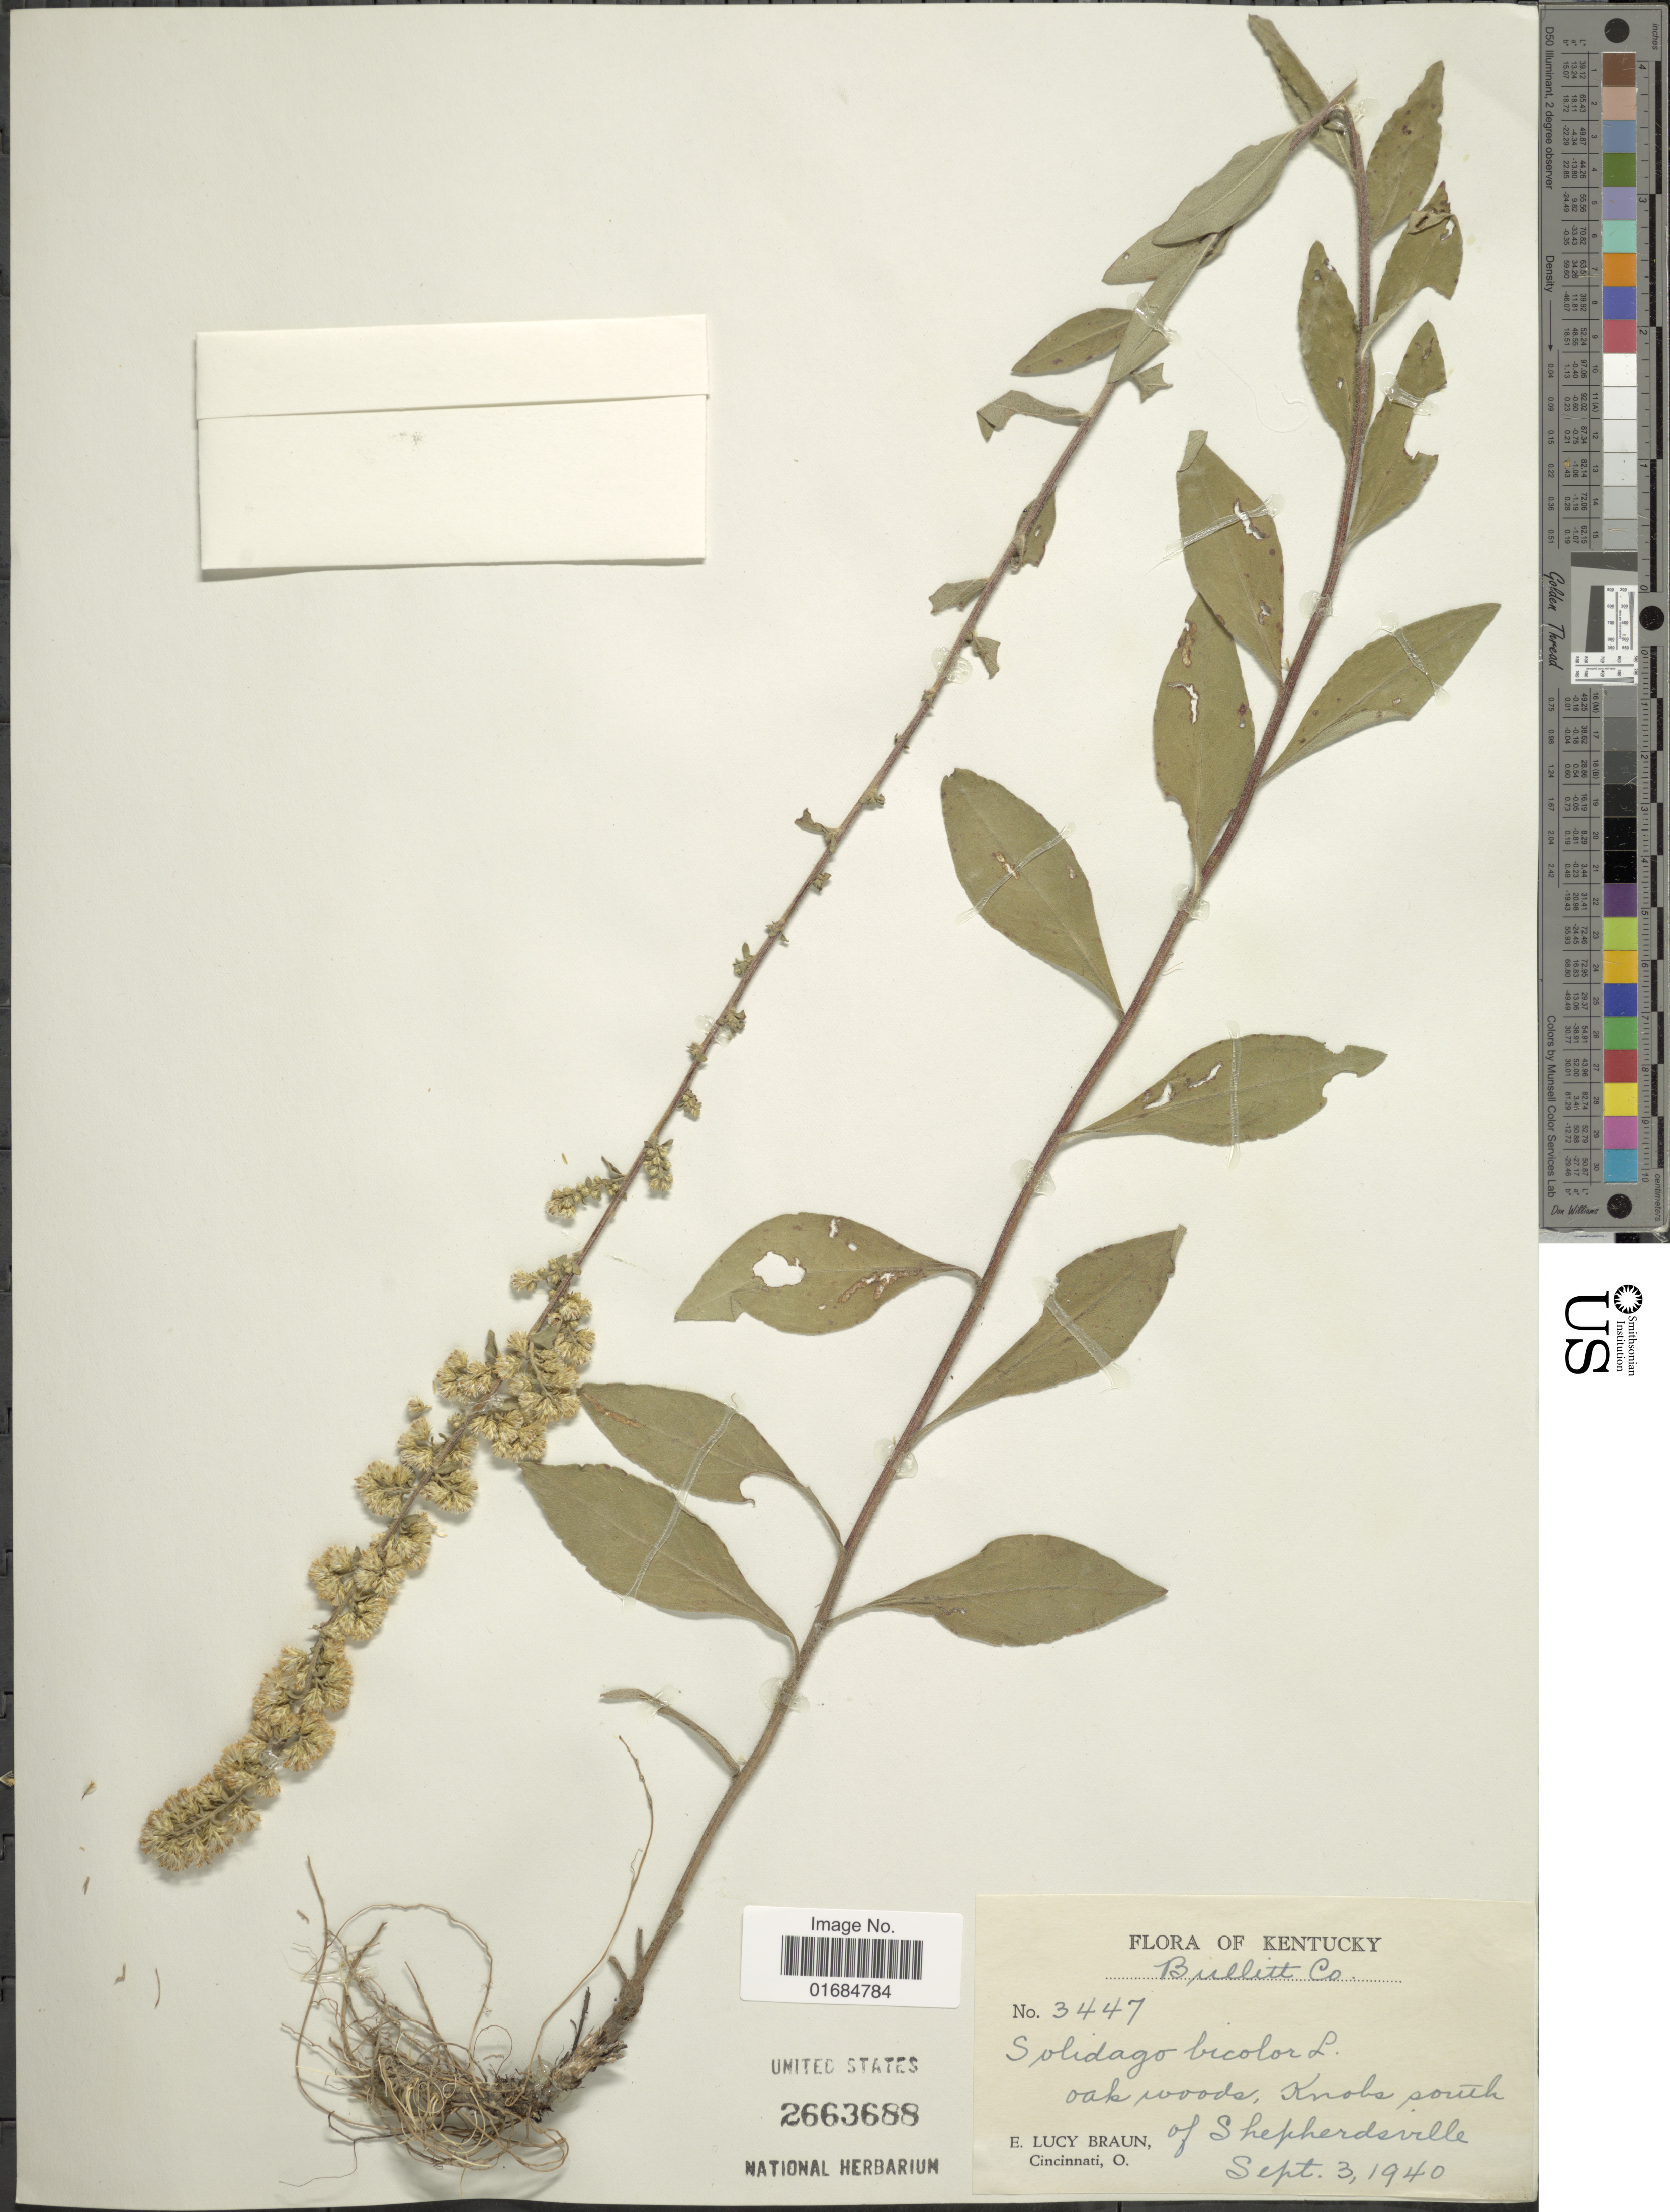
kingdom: Plantae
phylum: Tracheophyta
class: Magnoliopsida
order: Asterales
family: Asteraceae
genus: Solidago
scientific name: Solidago bicolor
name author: L.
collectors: E. L. Braun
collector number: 3447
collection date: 1940-09-03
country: United States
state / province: Kentucky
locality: Knobs south of Shepherdsville.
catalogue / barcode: US 2663688